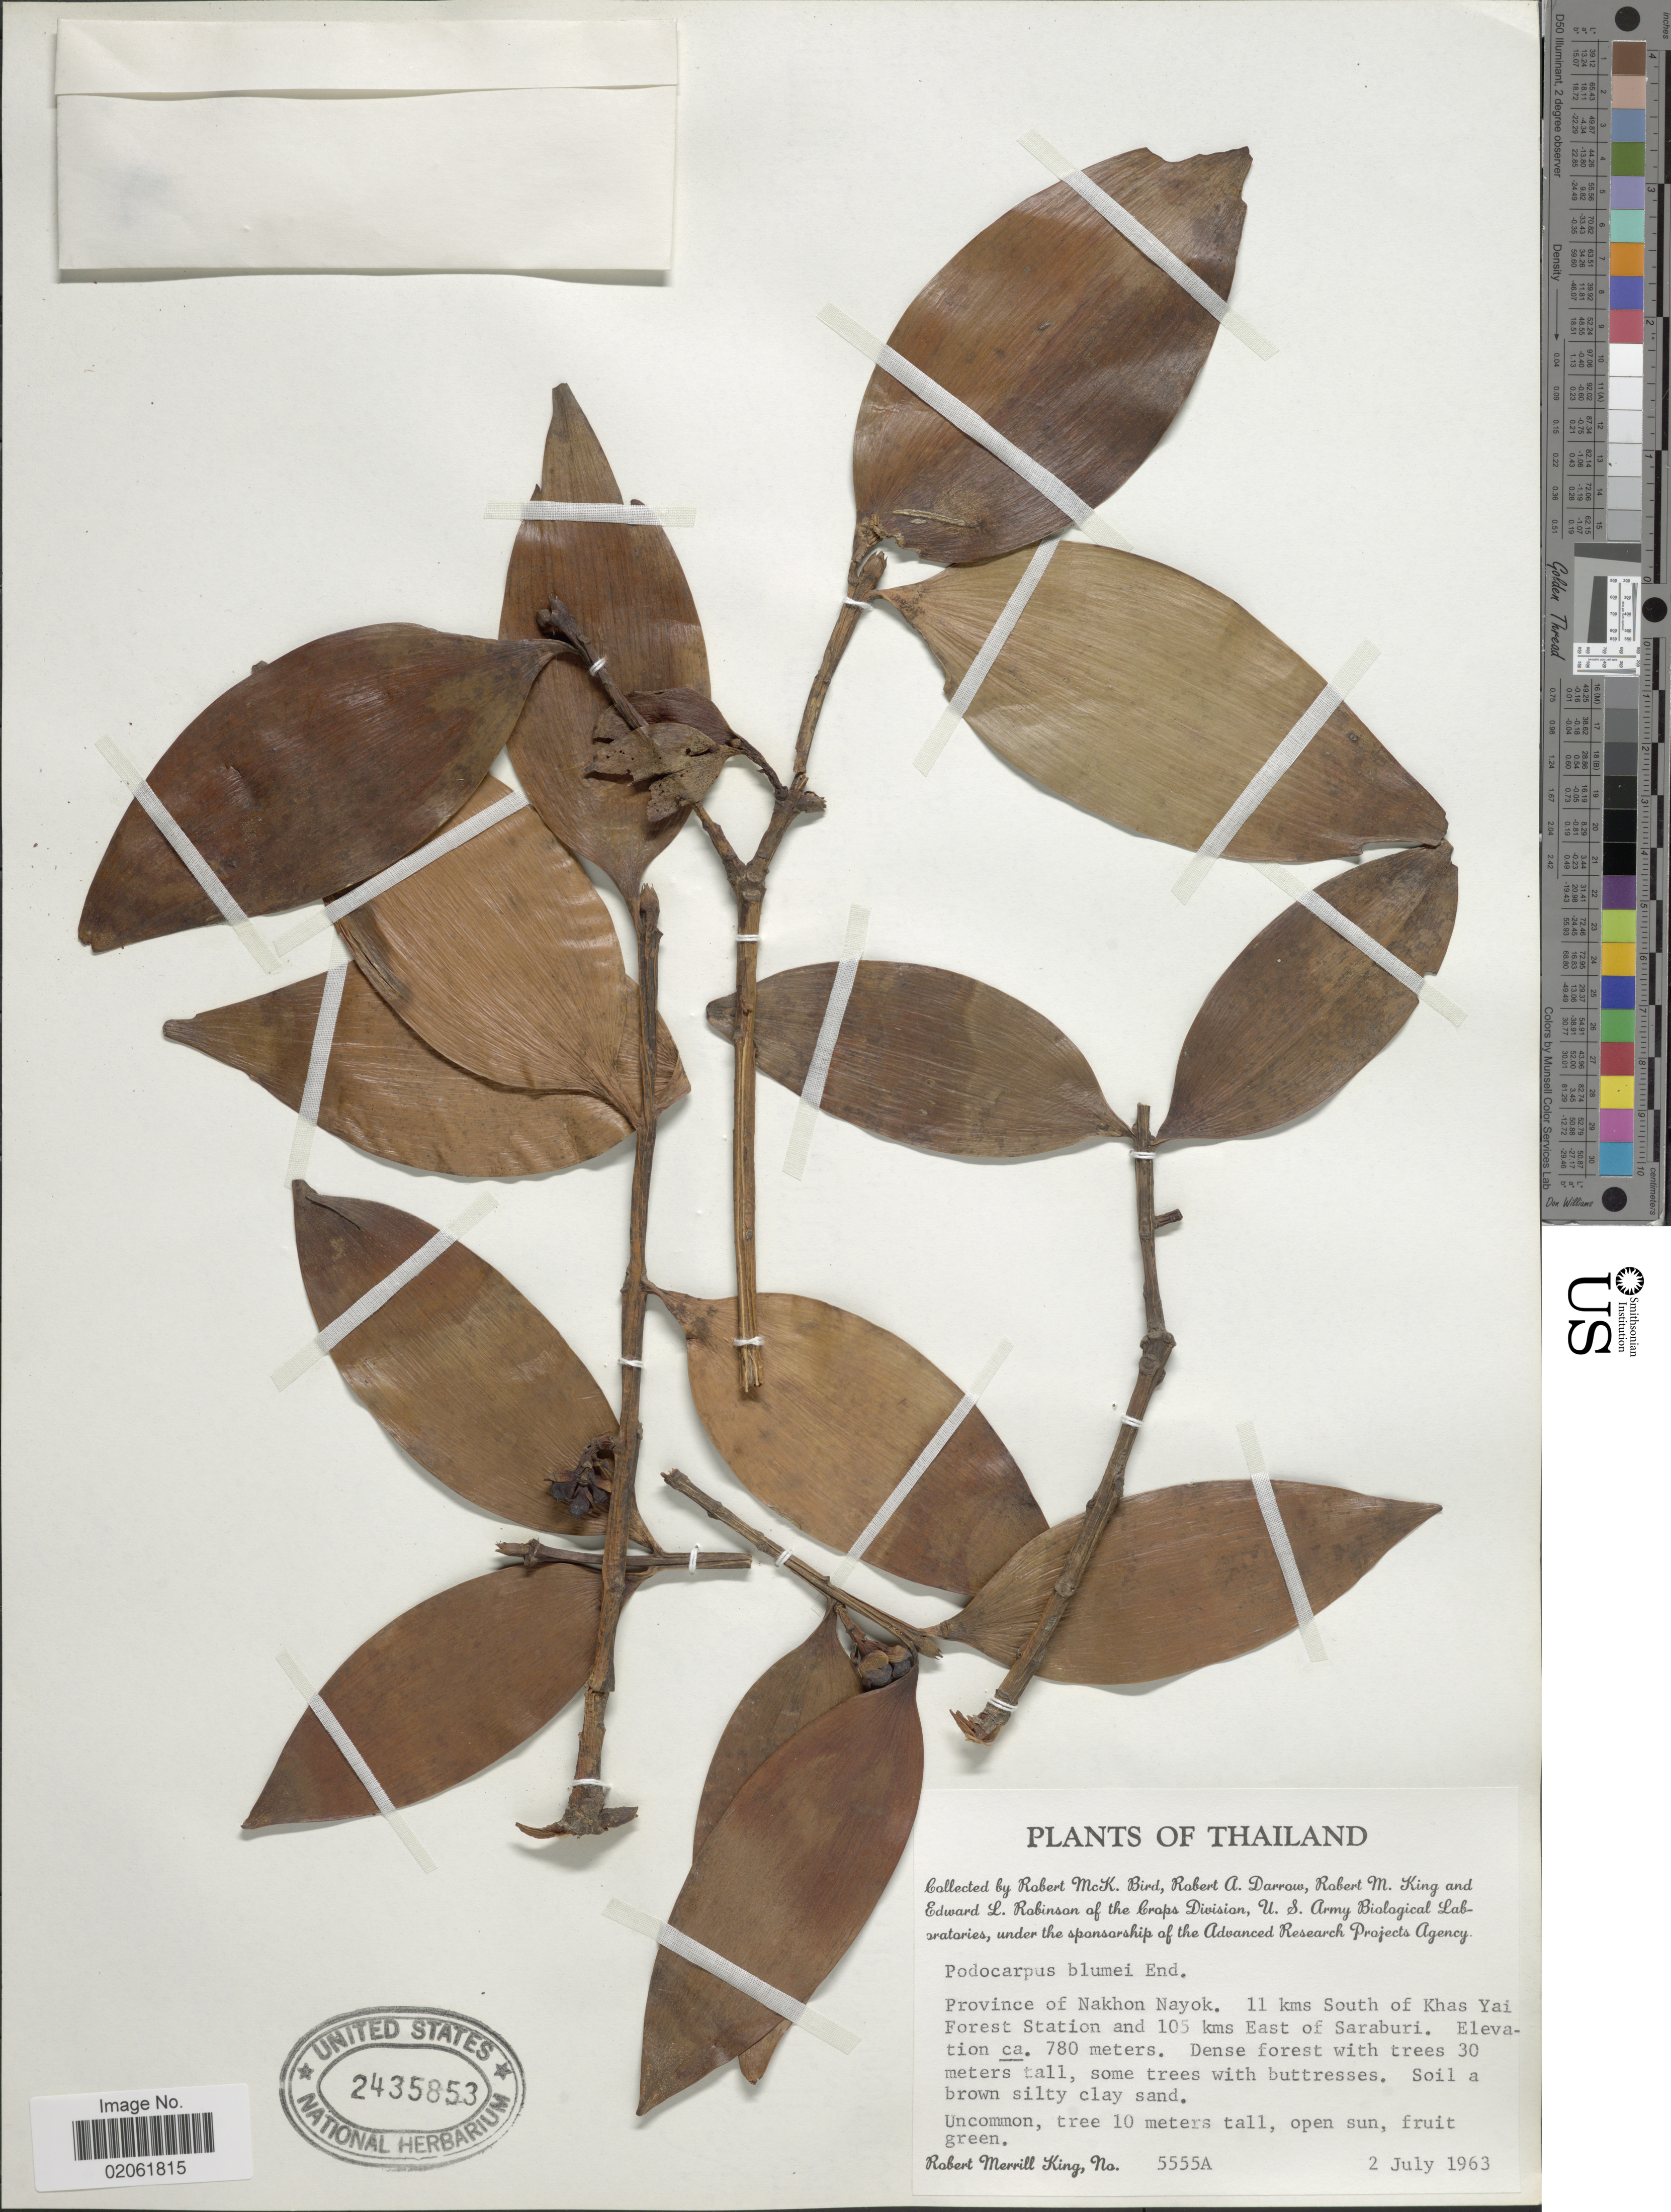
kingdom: Plantae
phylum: Tracheophyta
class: Pinopsida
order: Pinales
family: Podocarpaceae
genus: Podocarpus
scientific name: Podocarpus wallichianus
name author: C. Presl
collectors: R. M. King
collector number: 5555A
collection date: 1963-07-02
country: Thailand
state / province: Nakhon Nayok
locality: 11 kms. South of Khas Yai Forest Station and 105 kms East of Saraburi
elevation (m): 780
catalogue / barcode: US 2435853